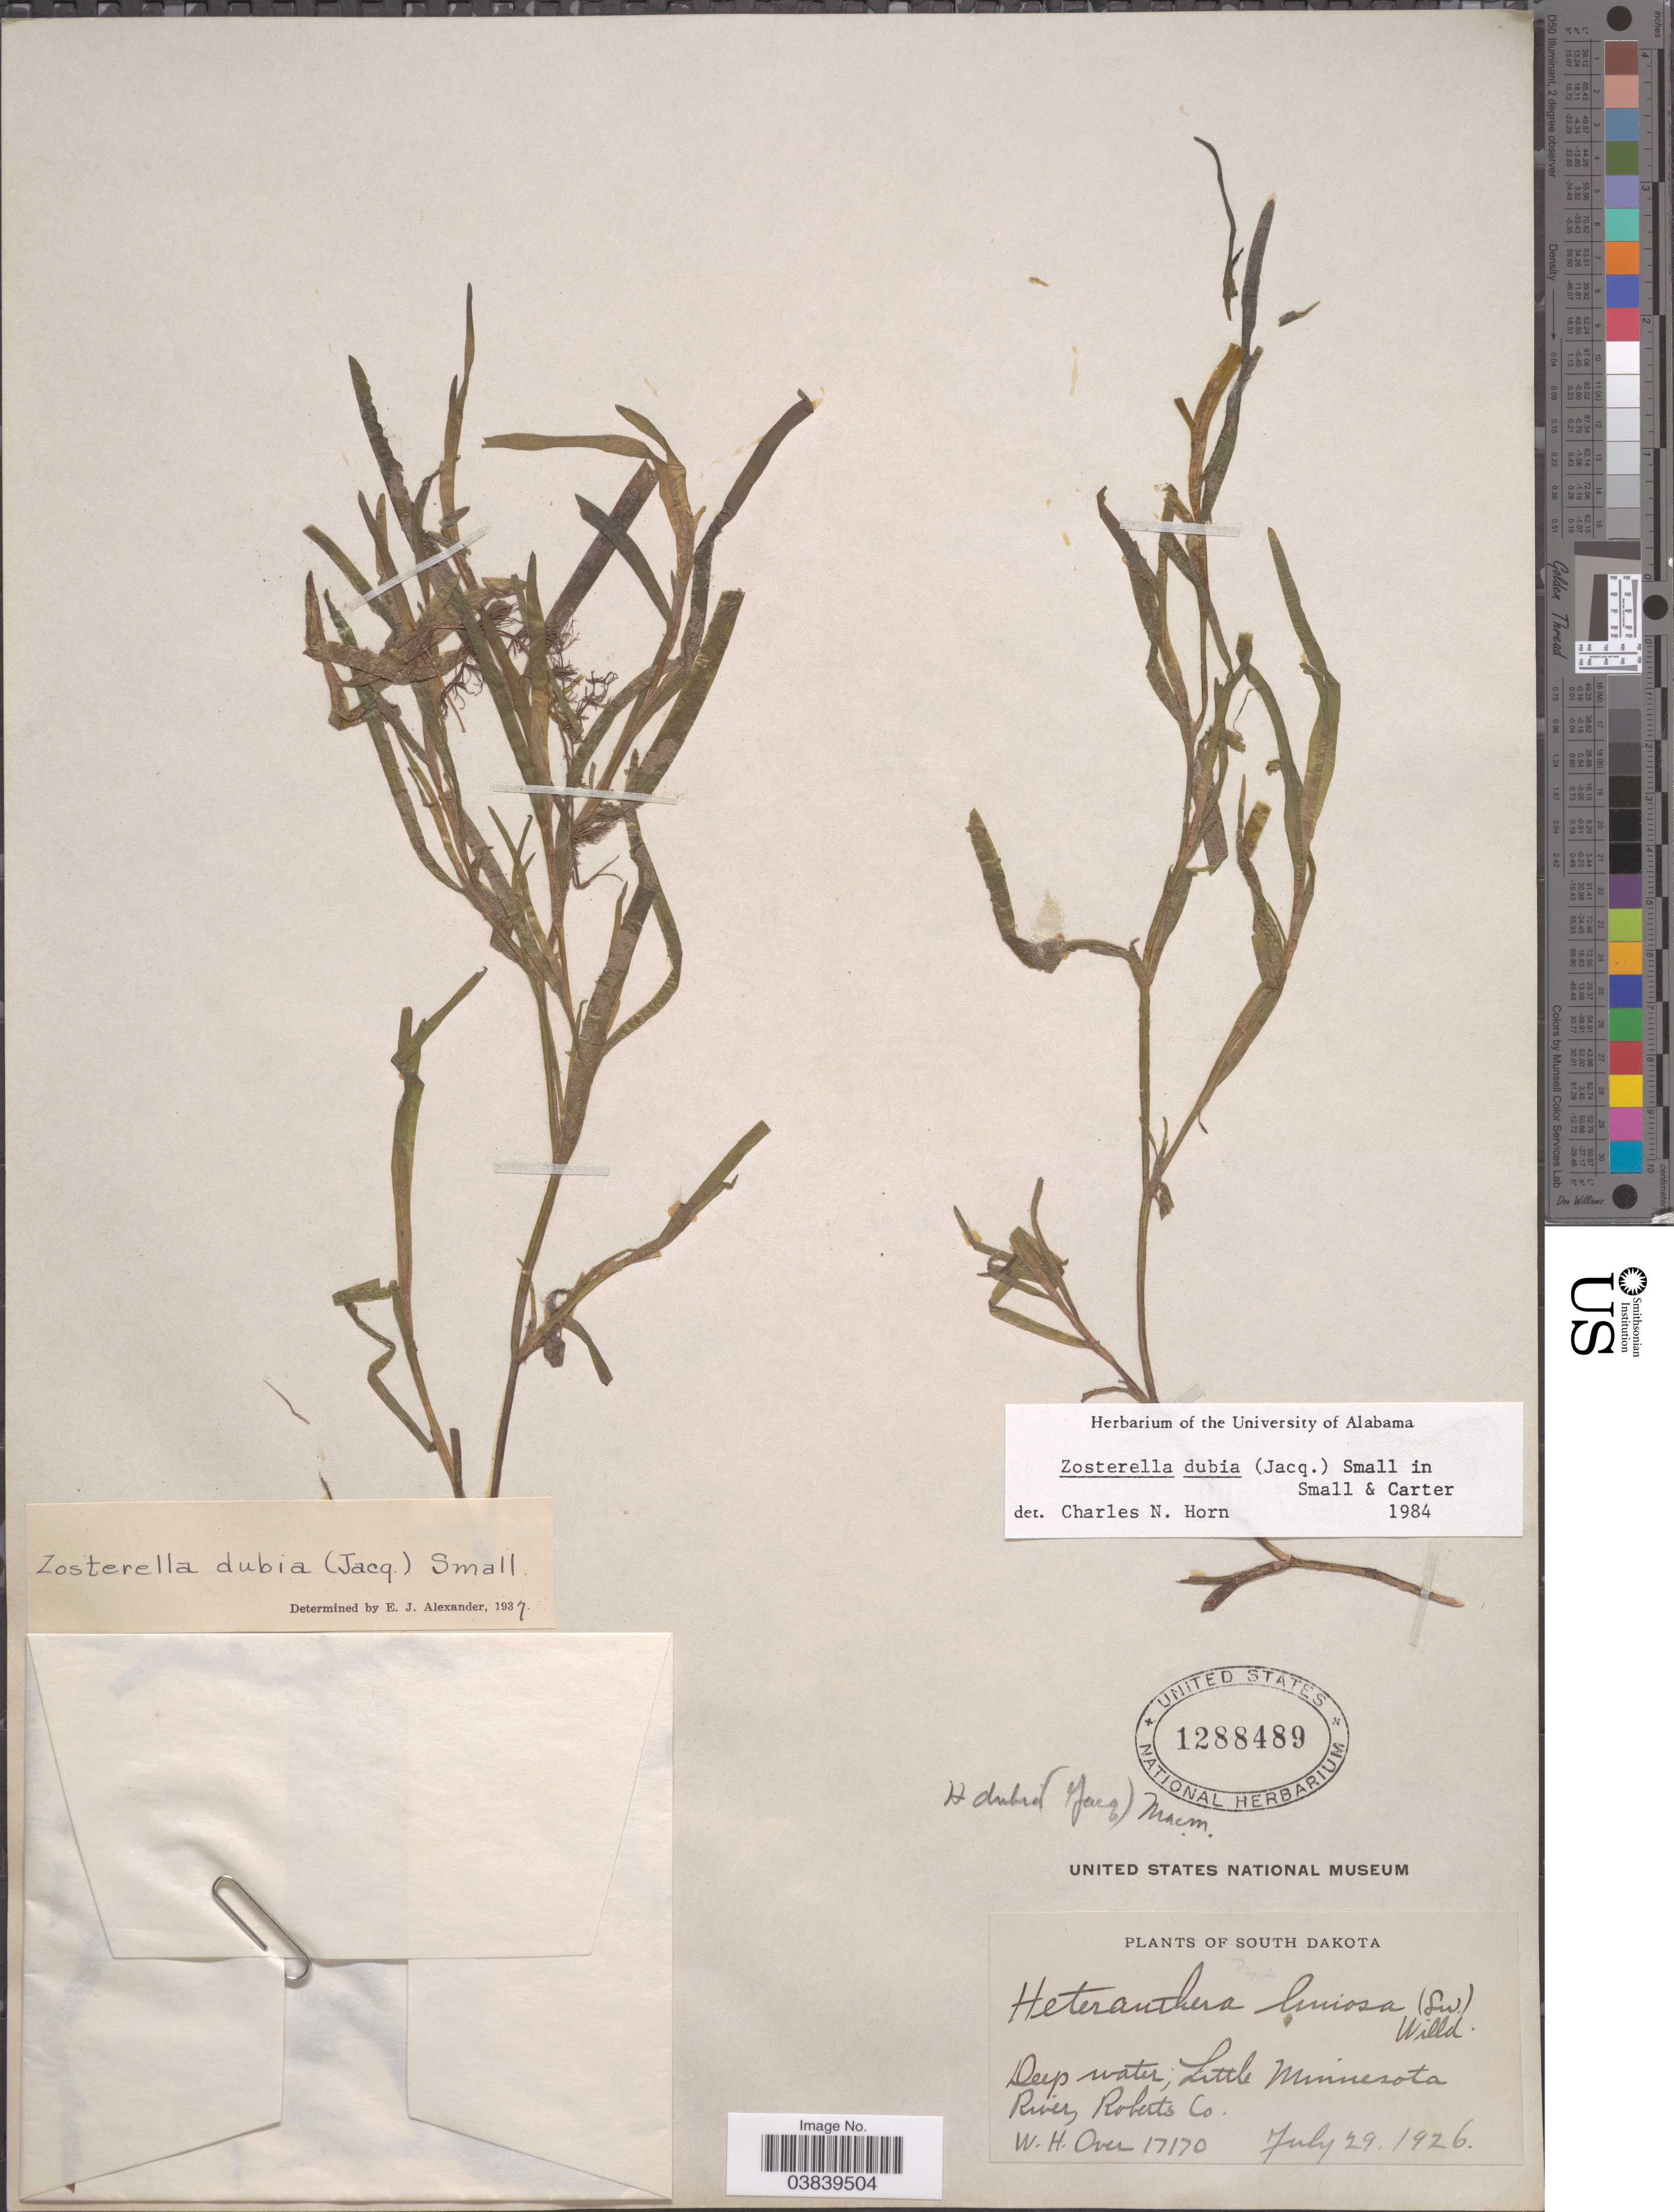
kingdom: Plantae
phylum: Tracheophyta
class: Liliopsida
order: Commelinales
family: Pontederiaceae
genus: Heteranthera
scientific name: Heteranthera dubia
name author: (Jacq.) MacMill.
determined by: Strong, Mark T., (BOT), Smithsonian Institution - National Museum of Natural History (UNITED STATES)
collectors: W. Over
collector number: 17170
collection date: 1926-07-29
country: United States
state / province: South Dakota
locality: Little Minnesota River, Roberts Co.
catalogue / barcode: US 1288489